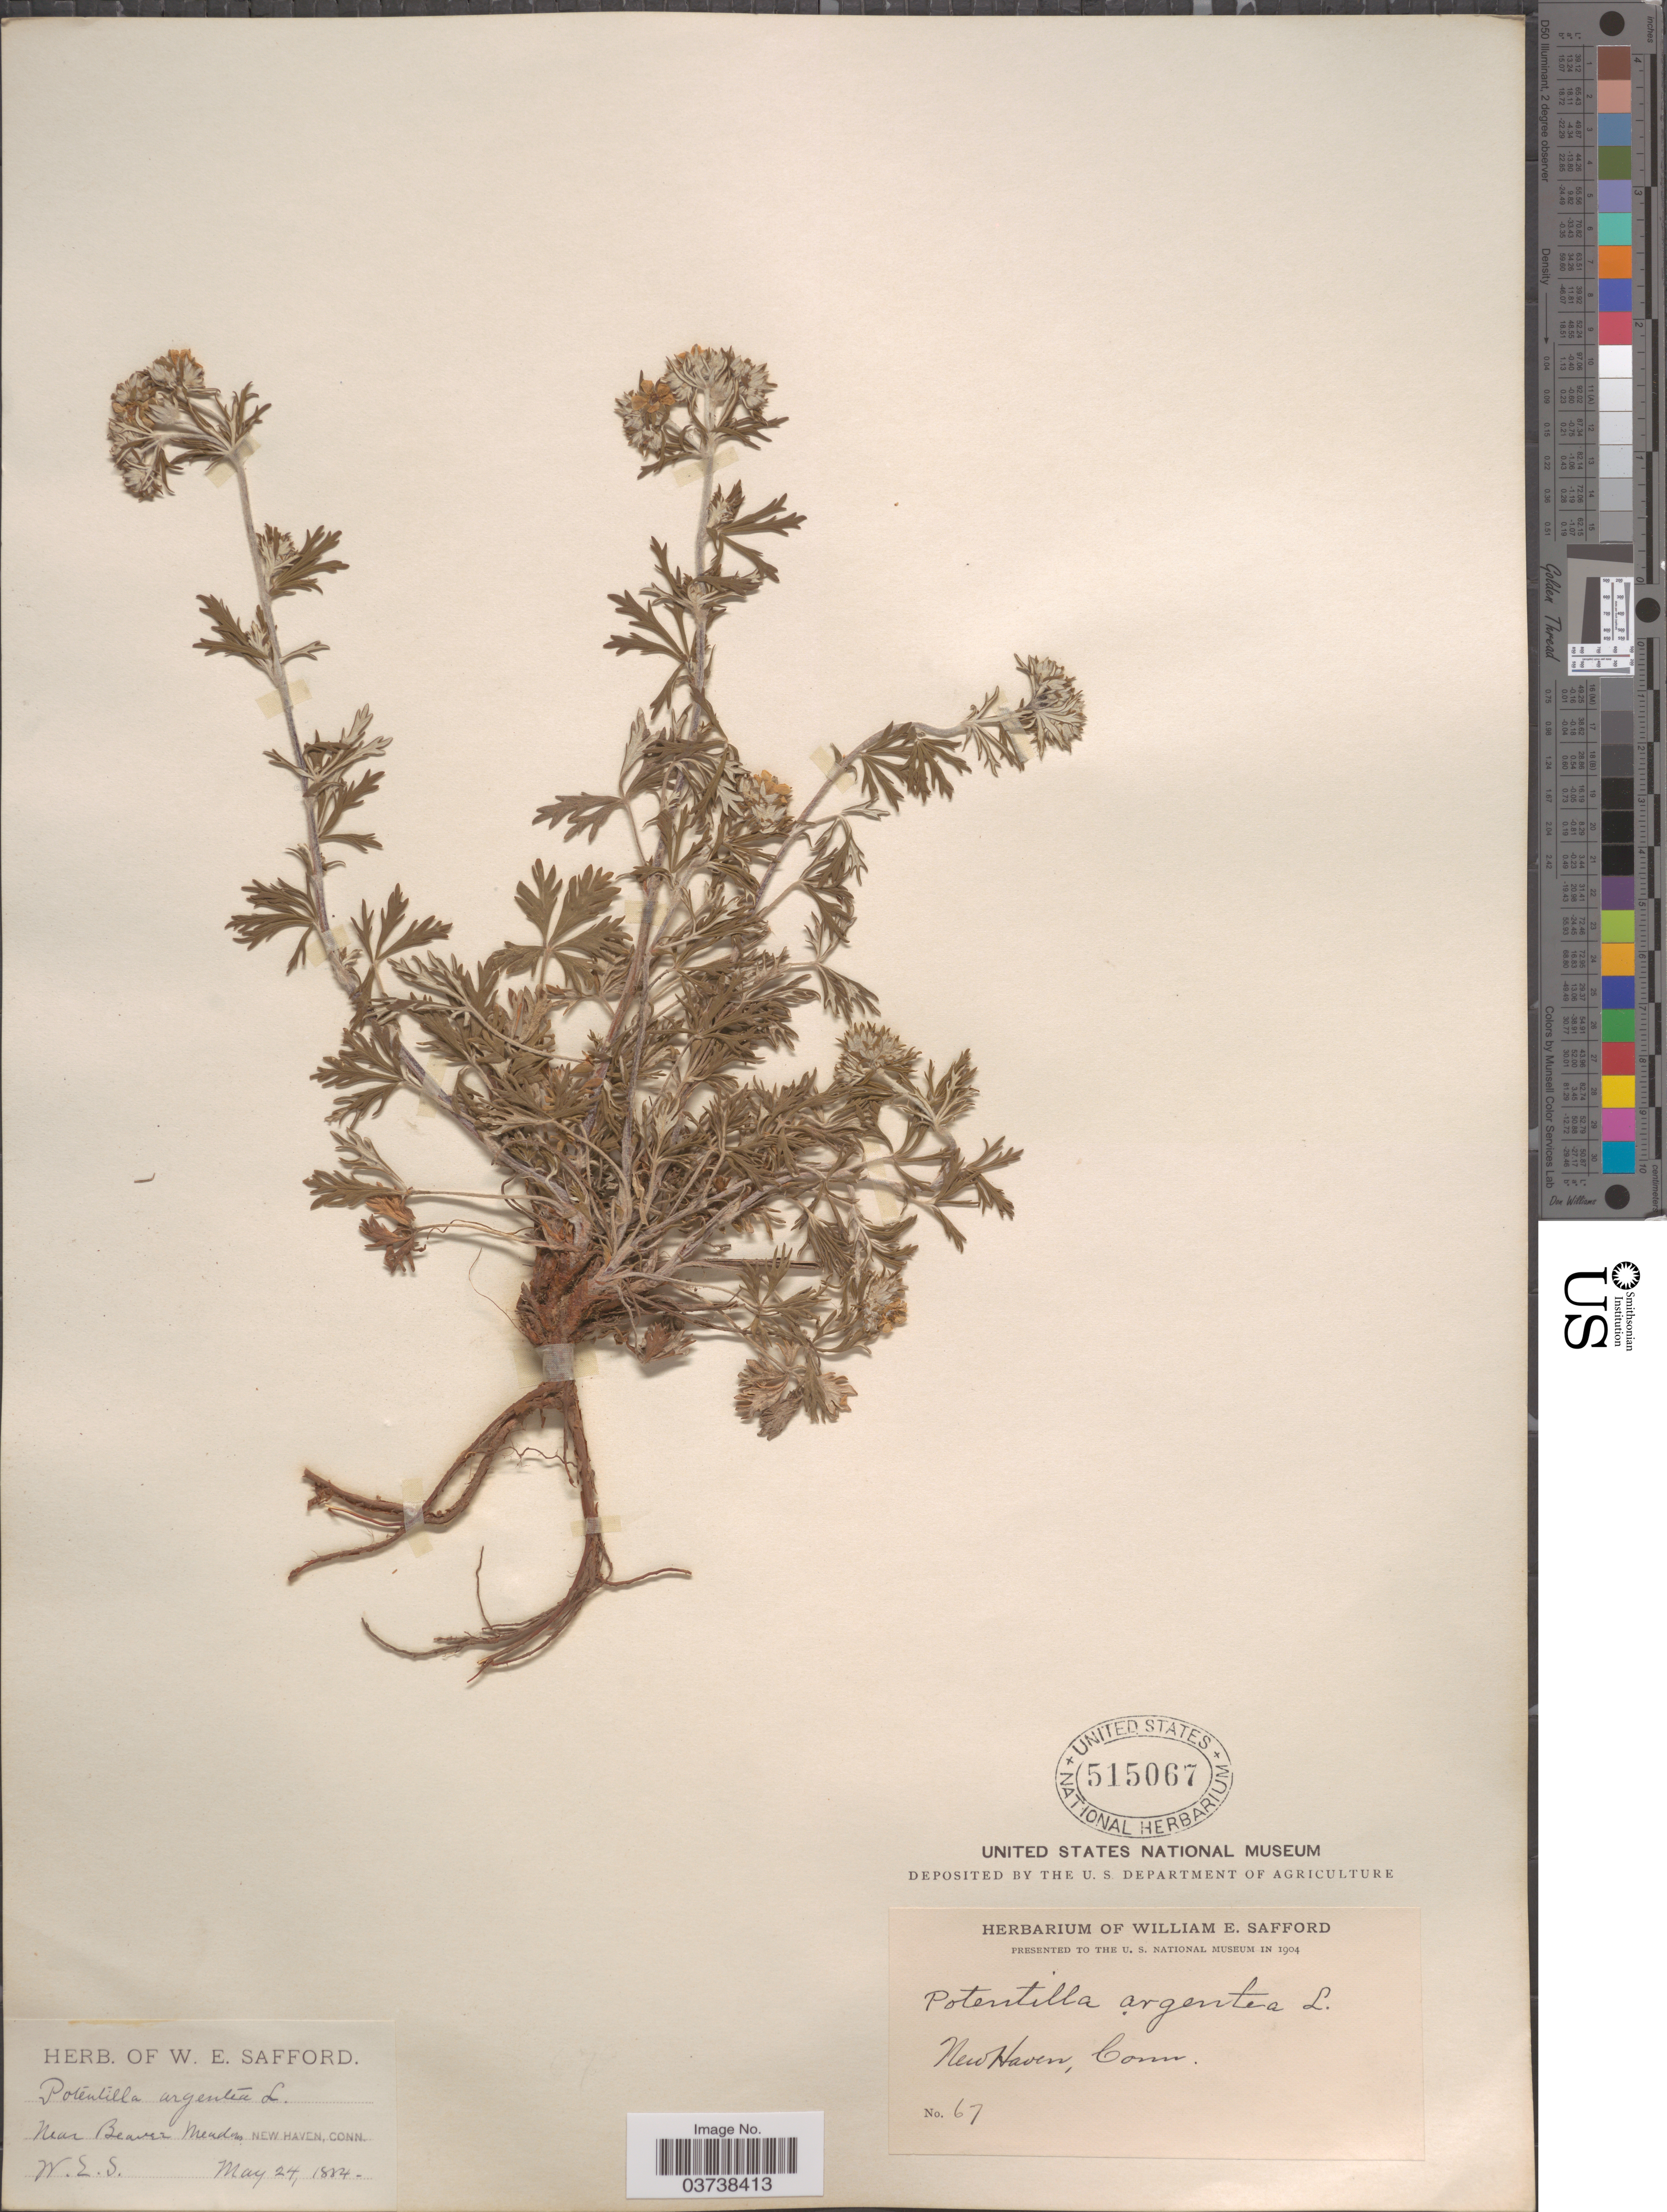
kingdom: Plantae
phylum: Tracheophyta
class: Magnoliopsida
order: Rosales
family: Rosaceae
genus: Potentilla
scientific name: Potentilla argentea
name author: L.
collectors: W. E. Safford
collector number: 67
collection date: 1884-05-24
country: United States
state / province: Connecticut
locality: Near Beaver Meadows. New Haven.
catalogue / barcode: US 515067